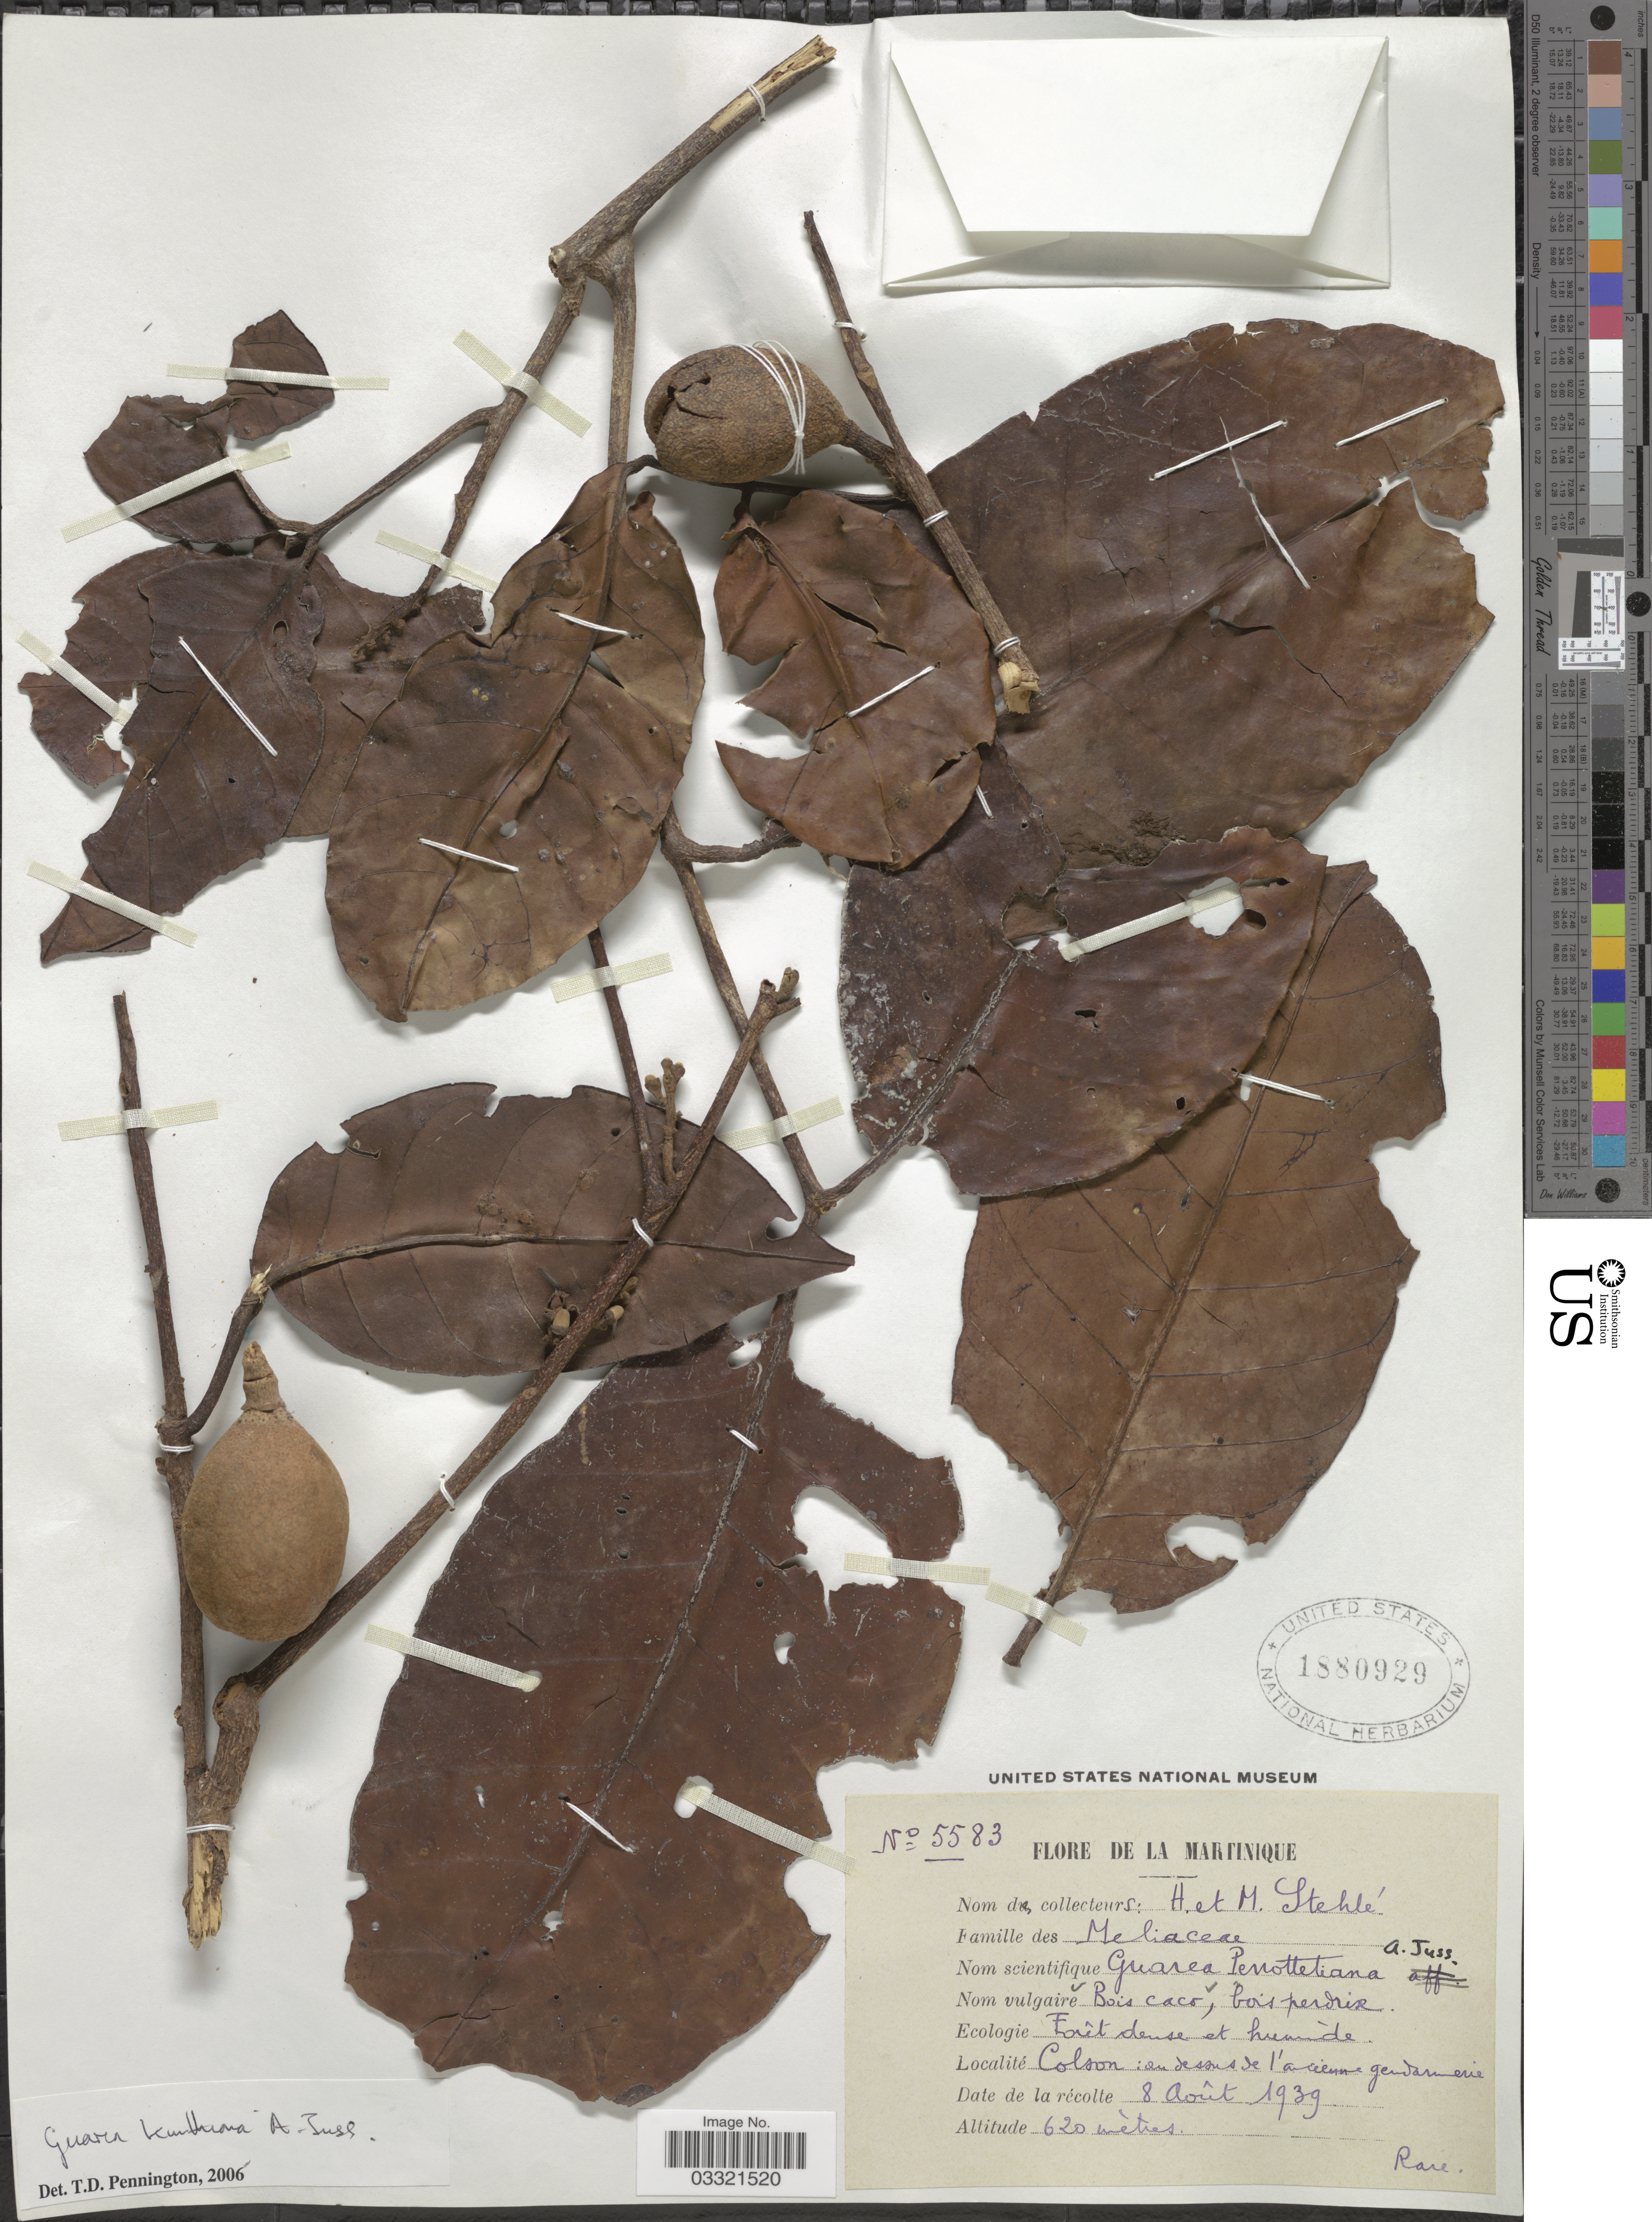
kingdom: Plantae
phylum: Tracheophyta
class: Magnoliopsida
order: Sapindales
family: Meliaceae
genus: Guarea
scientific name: Guarea kunthiana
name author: A. Juss.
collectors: H. Stehlé & M. Stehlé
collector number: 5583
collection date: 1939-08-08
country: Martinique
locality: Colson: au dessus de l'ancienne gendamerie.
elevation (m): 620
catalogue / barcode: US 1880929